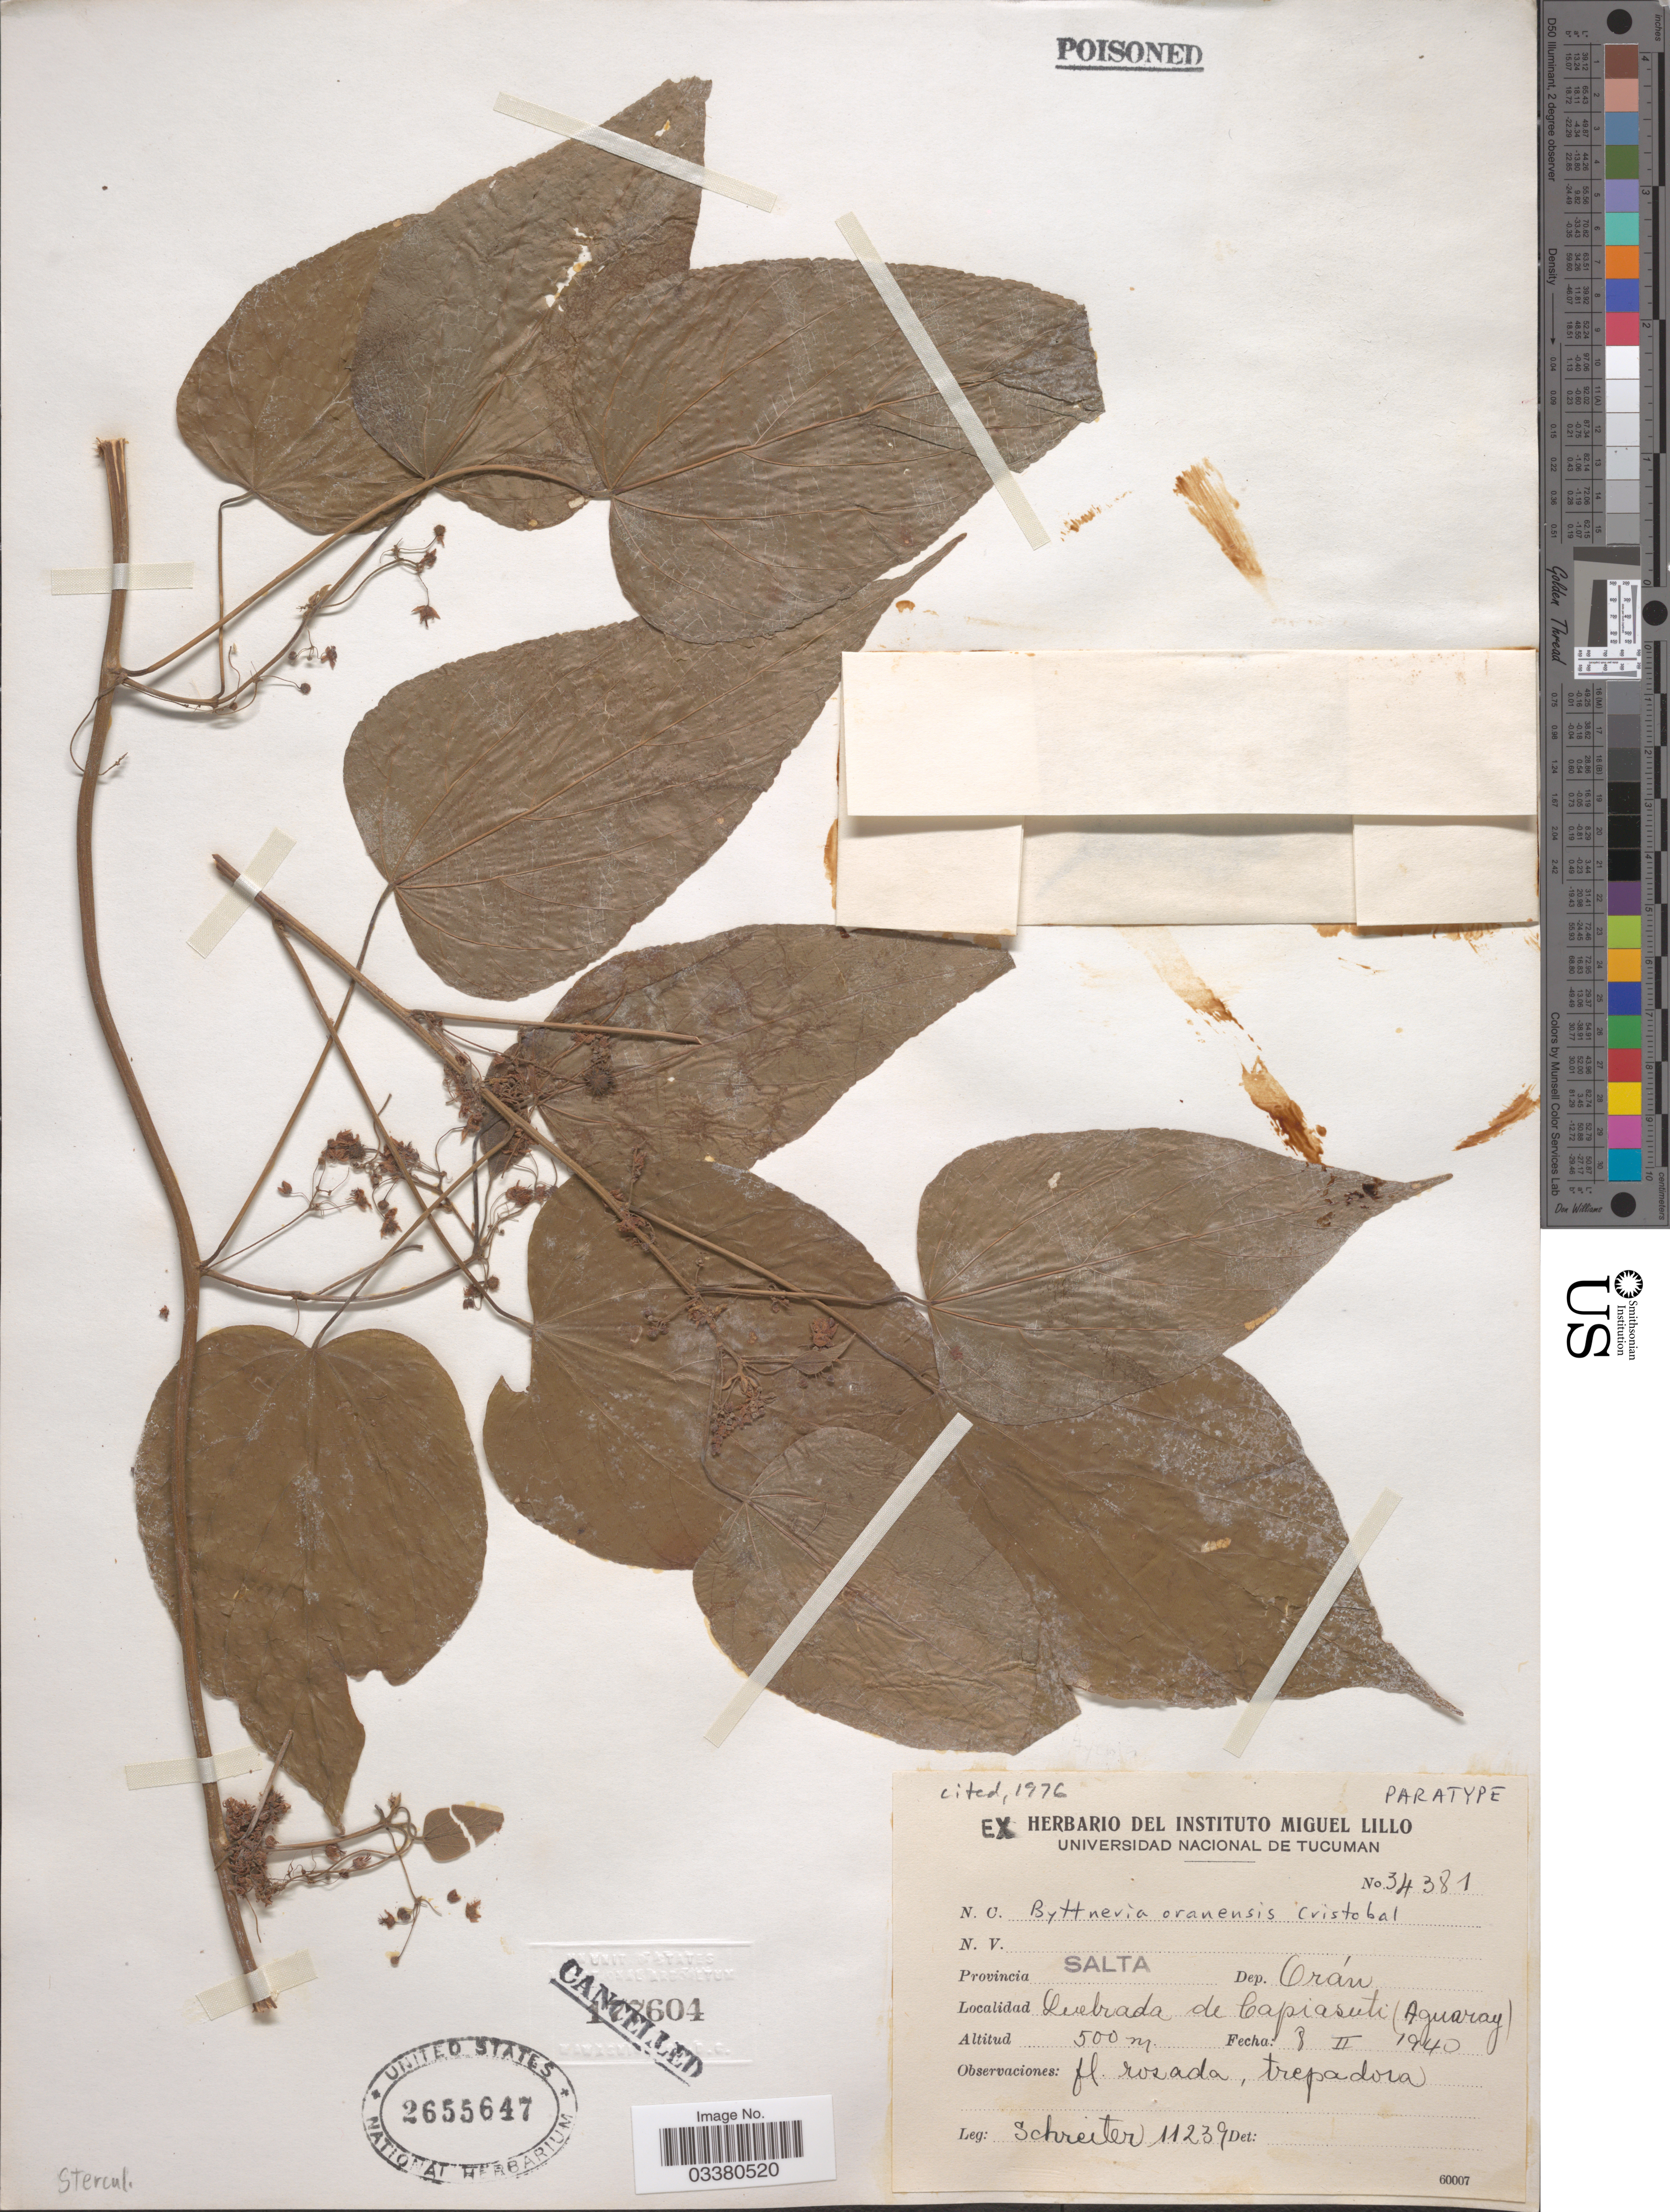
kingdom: Plantae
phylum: Tracheophyta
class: Magnoliopsida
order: Malvales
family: Malvaceae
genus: Byttneria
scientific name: Byttneria oranensis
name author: Cristóbal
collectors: -. Schreiter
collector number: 11239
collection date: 1940-02-08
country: Argentina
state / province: Salta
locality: Dep. Orán. Quebrada de Capiasuti (Aguaray).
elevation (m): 500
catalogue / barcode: US 2655647